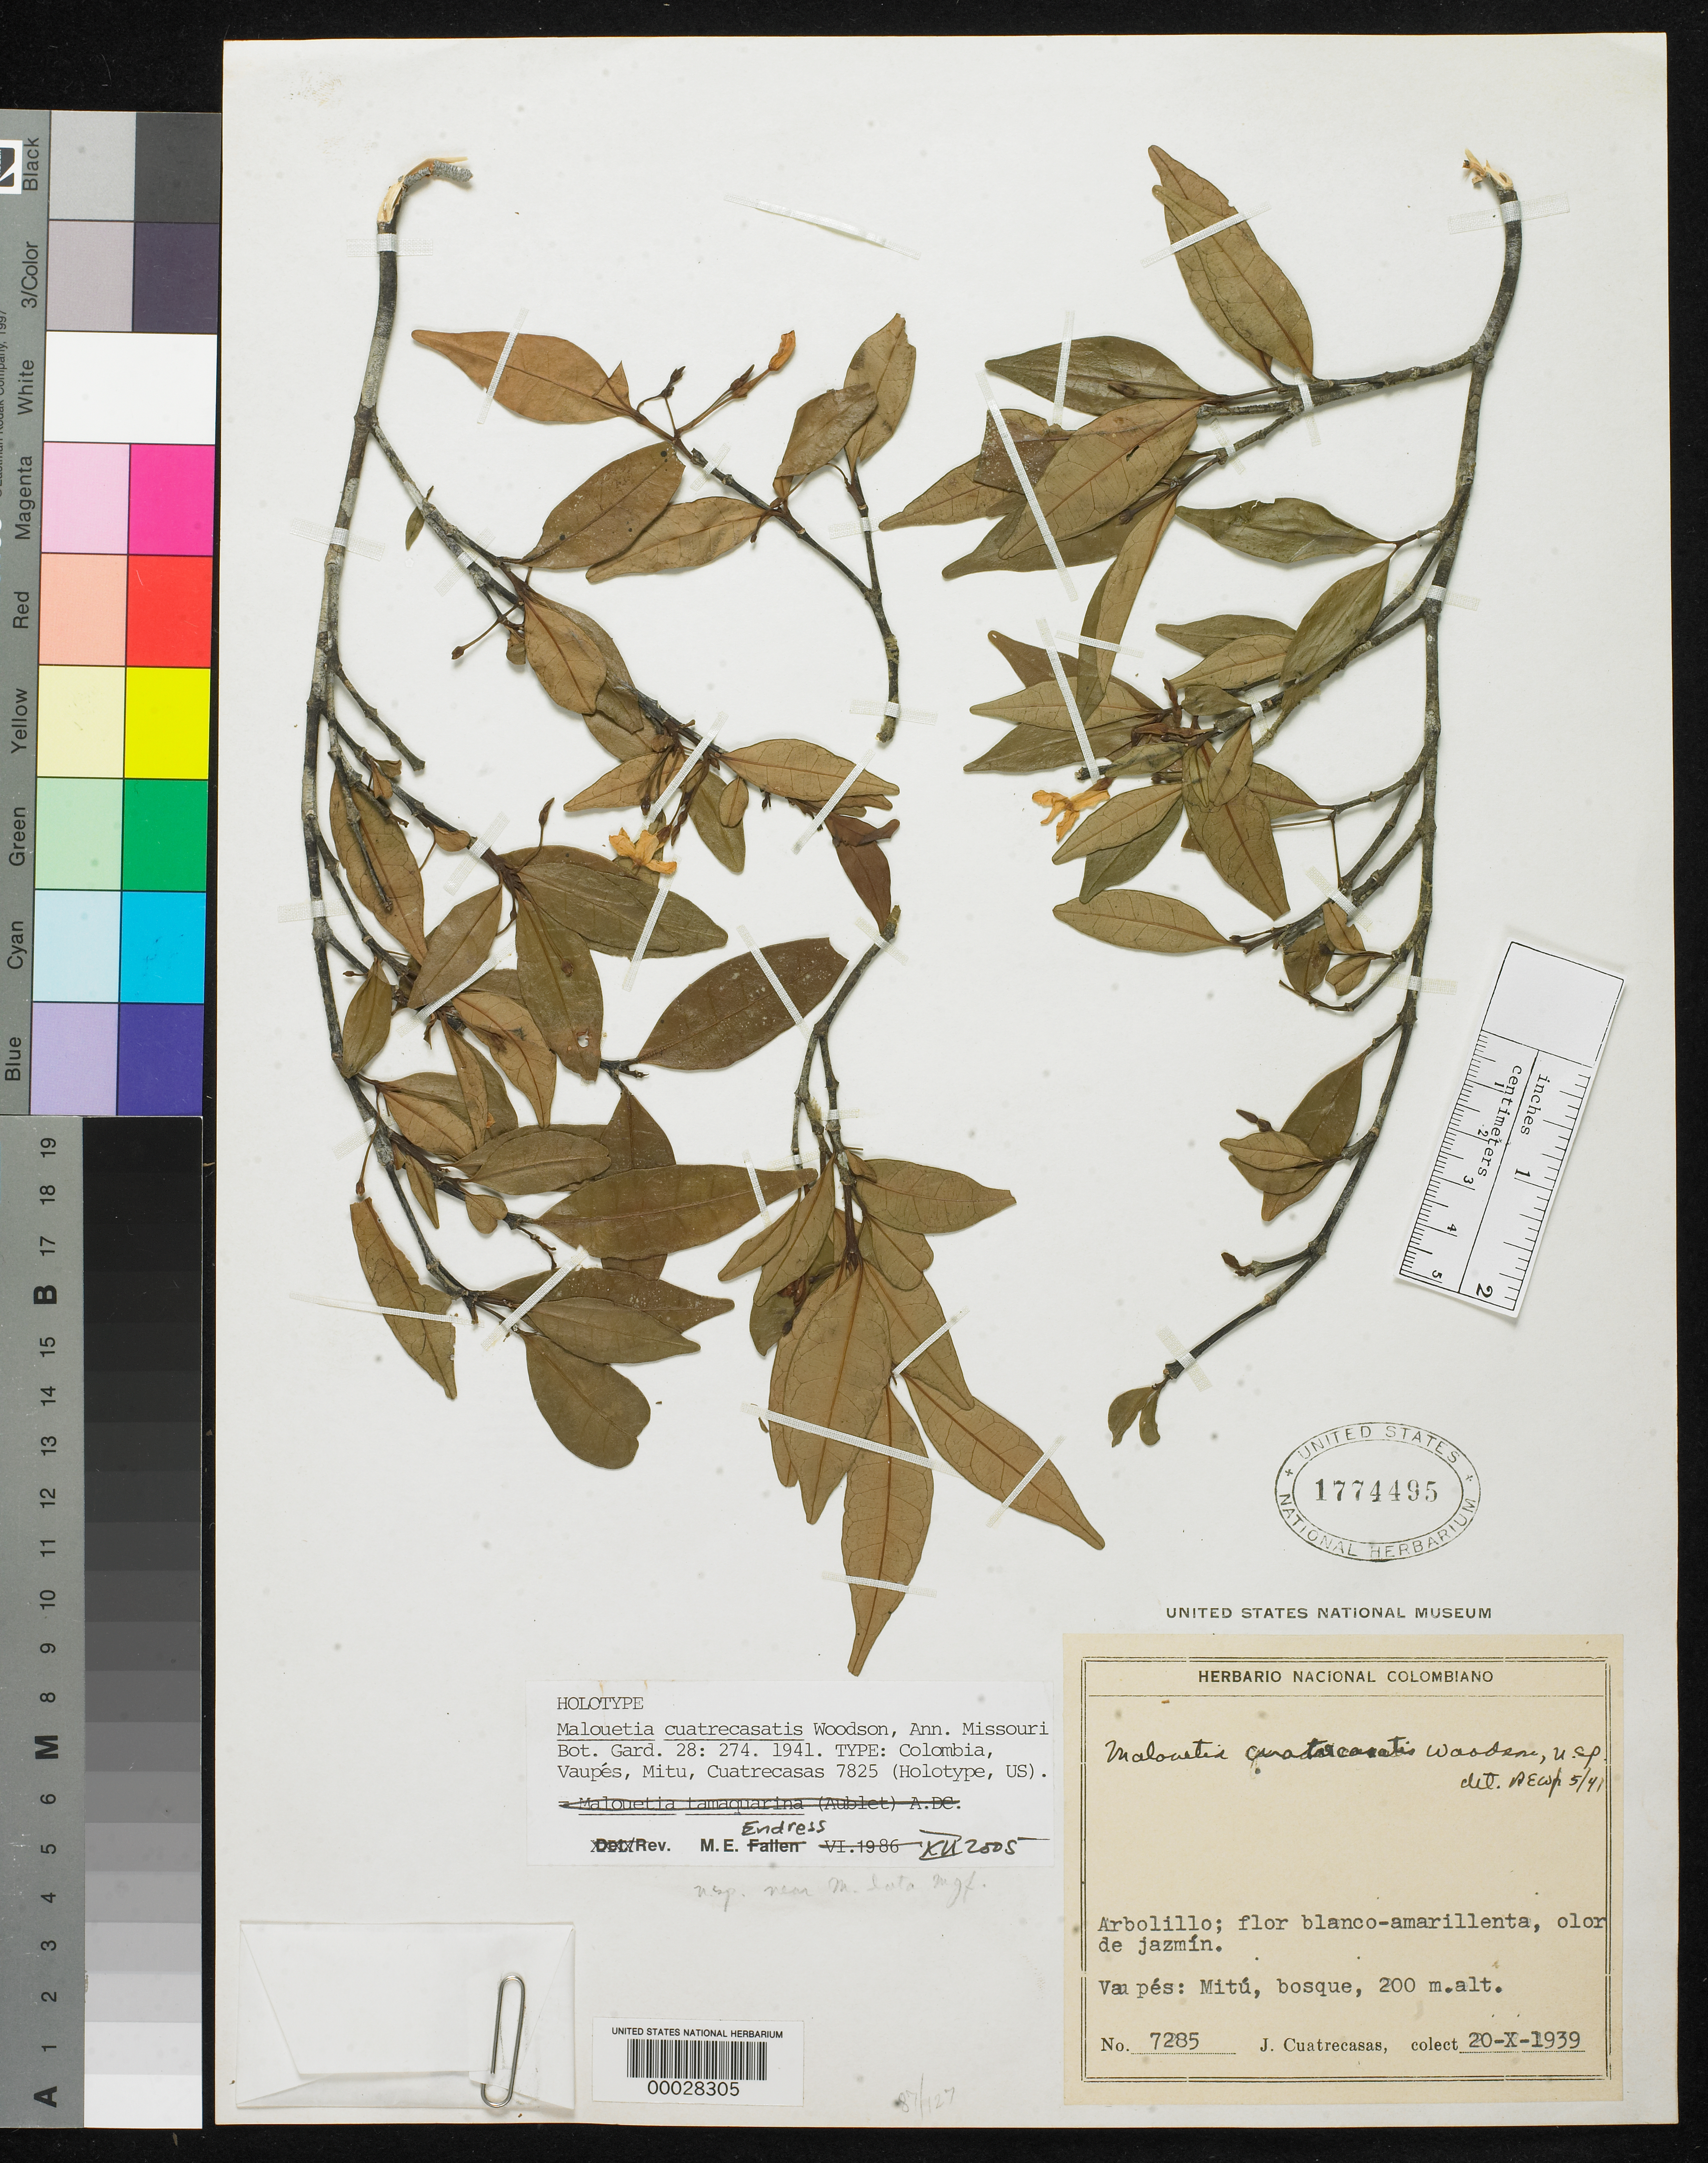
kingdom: Plantae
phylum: Tracheophyta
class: Magnoliopsida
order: Gentianales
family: Apocynaceae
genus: Malouetia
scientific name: Malouetia cuatrecasatis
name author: Woodson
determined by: Endress, Mary E.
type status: Holotype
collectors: J. Cuatrecasas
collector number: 7285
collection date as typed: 20 Oct 1939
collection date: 1939-10-20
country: Colombia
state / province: Vaupés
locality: Mitu.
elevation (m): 200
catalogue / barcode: US 1774495